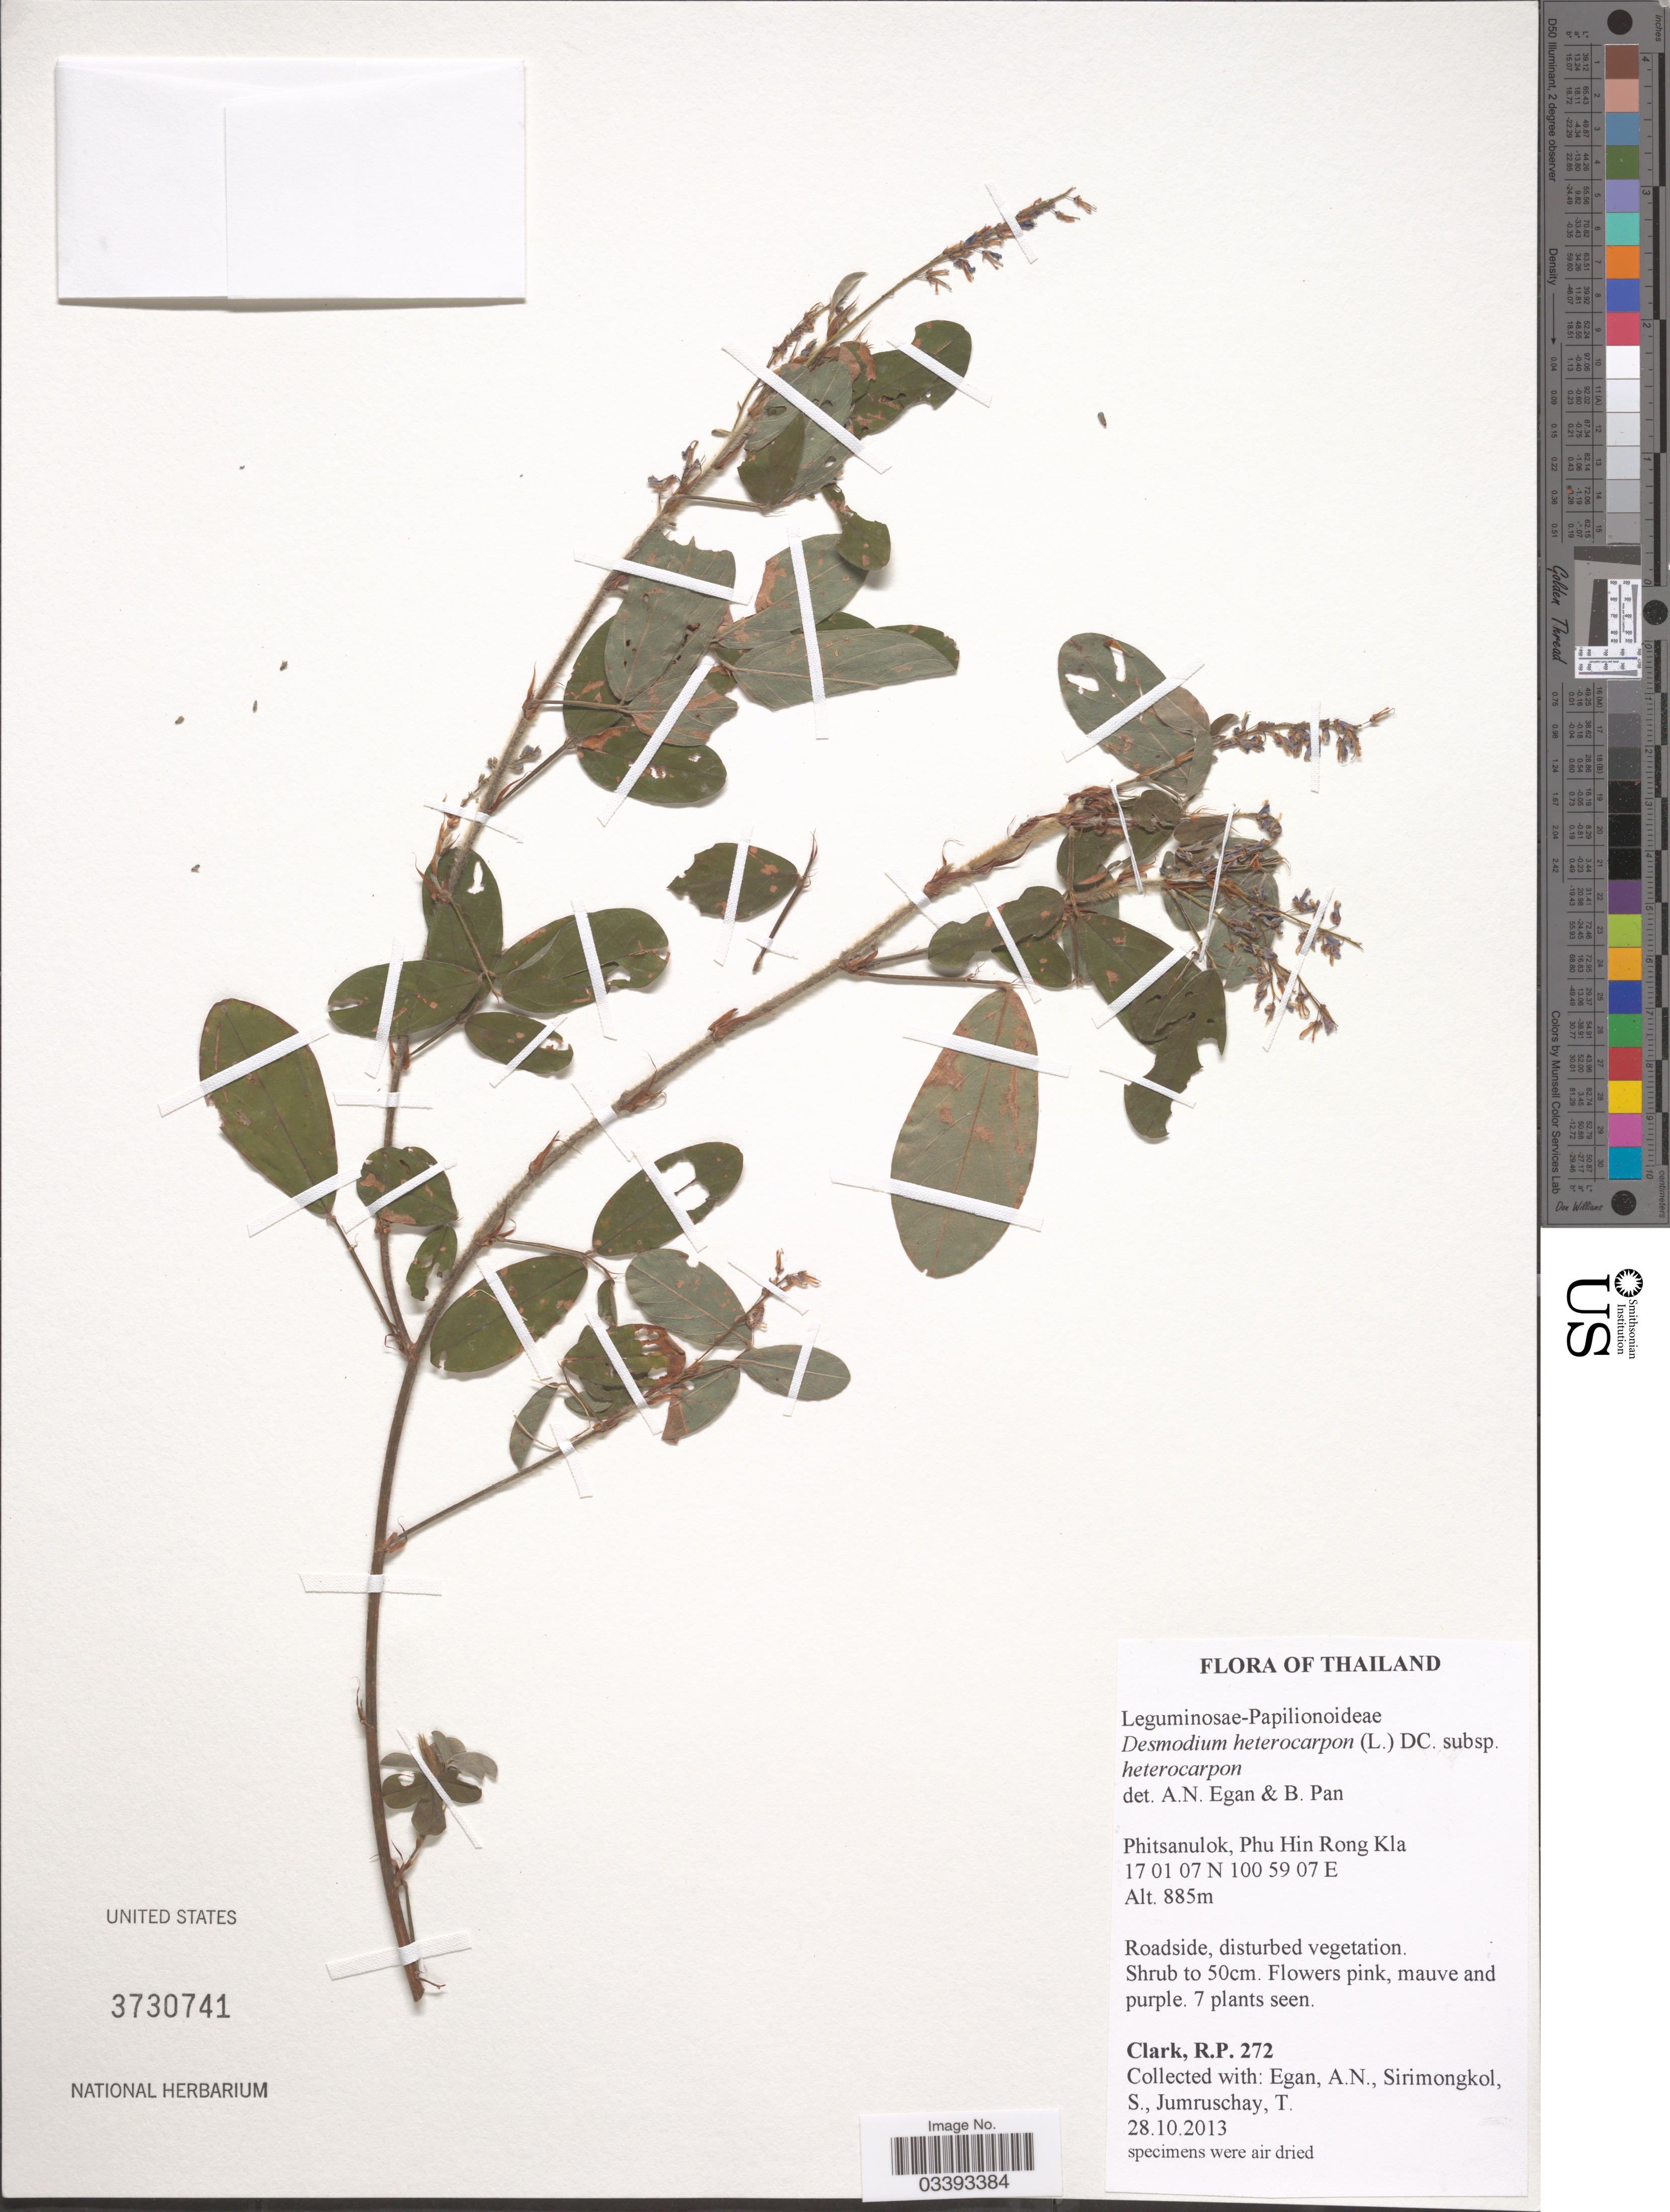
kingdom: Plantae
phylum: Tracheophyta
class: Magnoliopsida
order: Fabales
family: Fabaceae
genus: Grona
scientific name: Grona heterocarpos subsp. heterocarpos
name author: (L.) H. Ohashi & K. Ohashi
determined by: Strong, Mark T., (BOT), Smithsonian Institution - National Museum of Natural History (UNITED STATES)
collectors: R. P. Clark, A. N. Egan, S. Sirimongkol & T. Jumruschay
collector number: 272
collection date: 2013-10-28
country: Thailand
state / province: Phitsanulok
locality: Phu Hin Rong Kla.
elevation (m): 885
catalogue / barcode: US 3730741